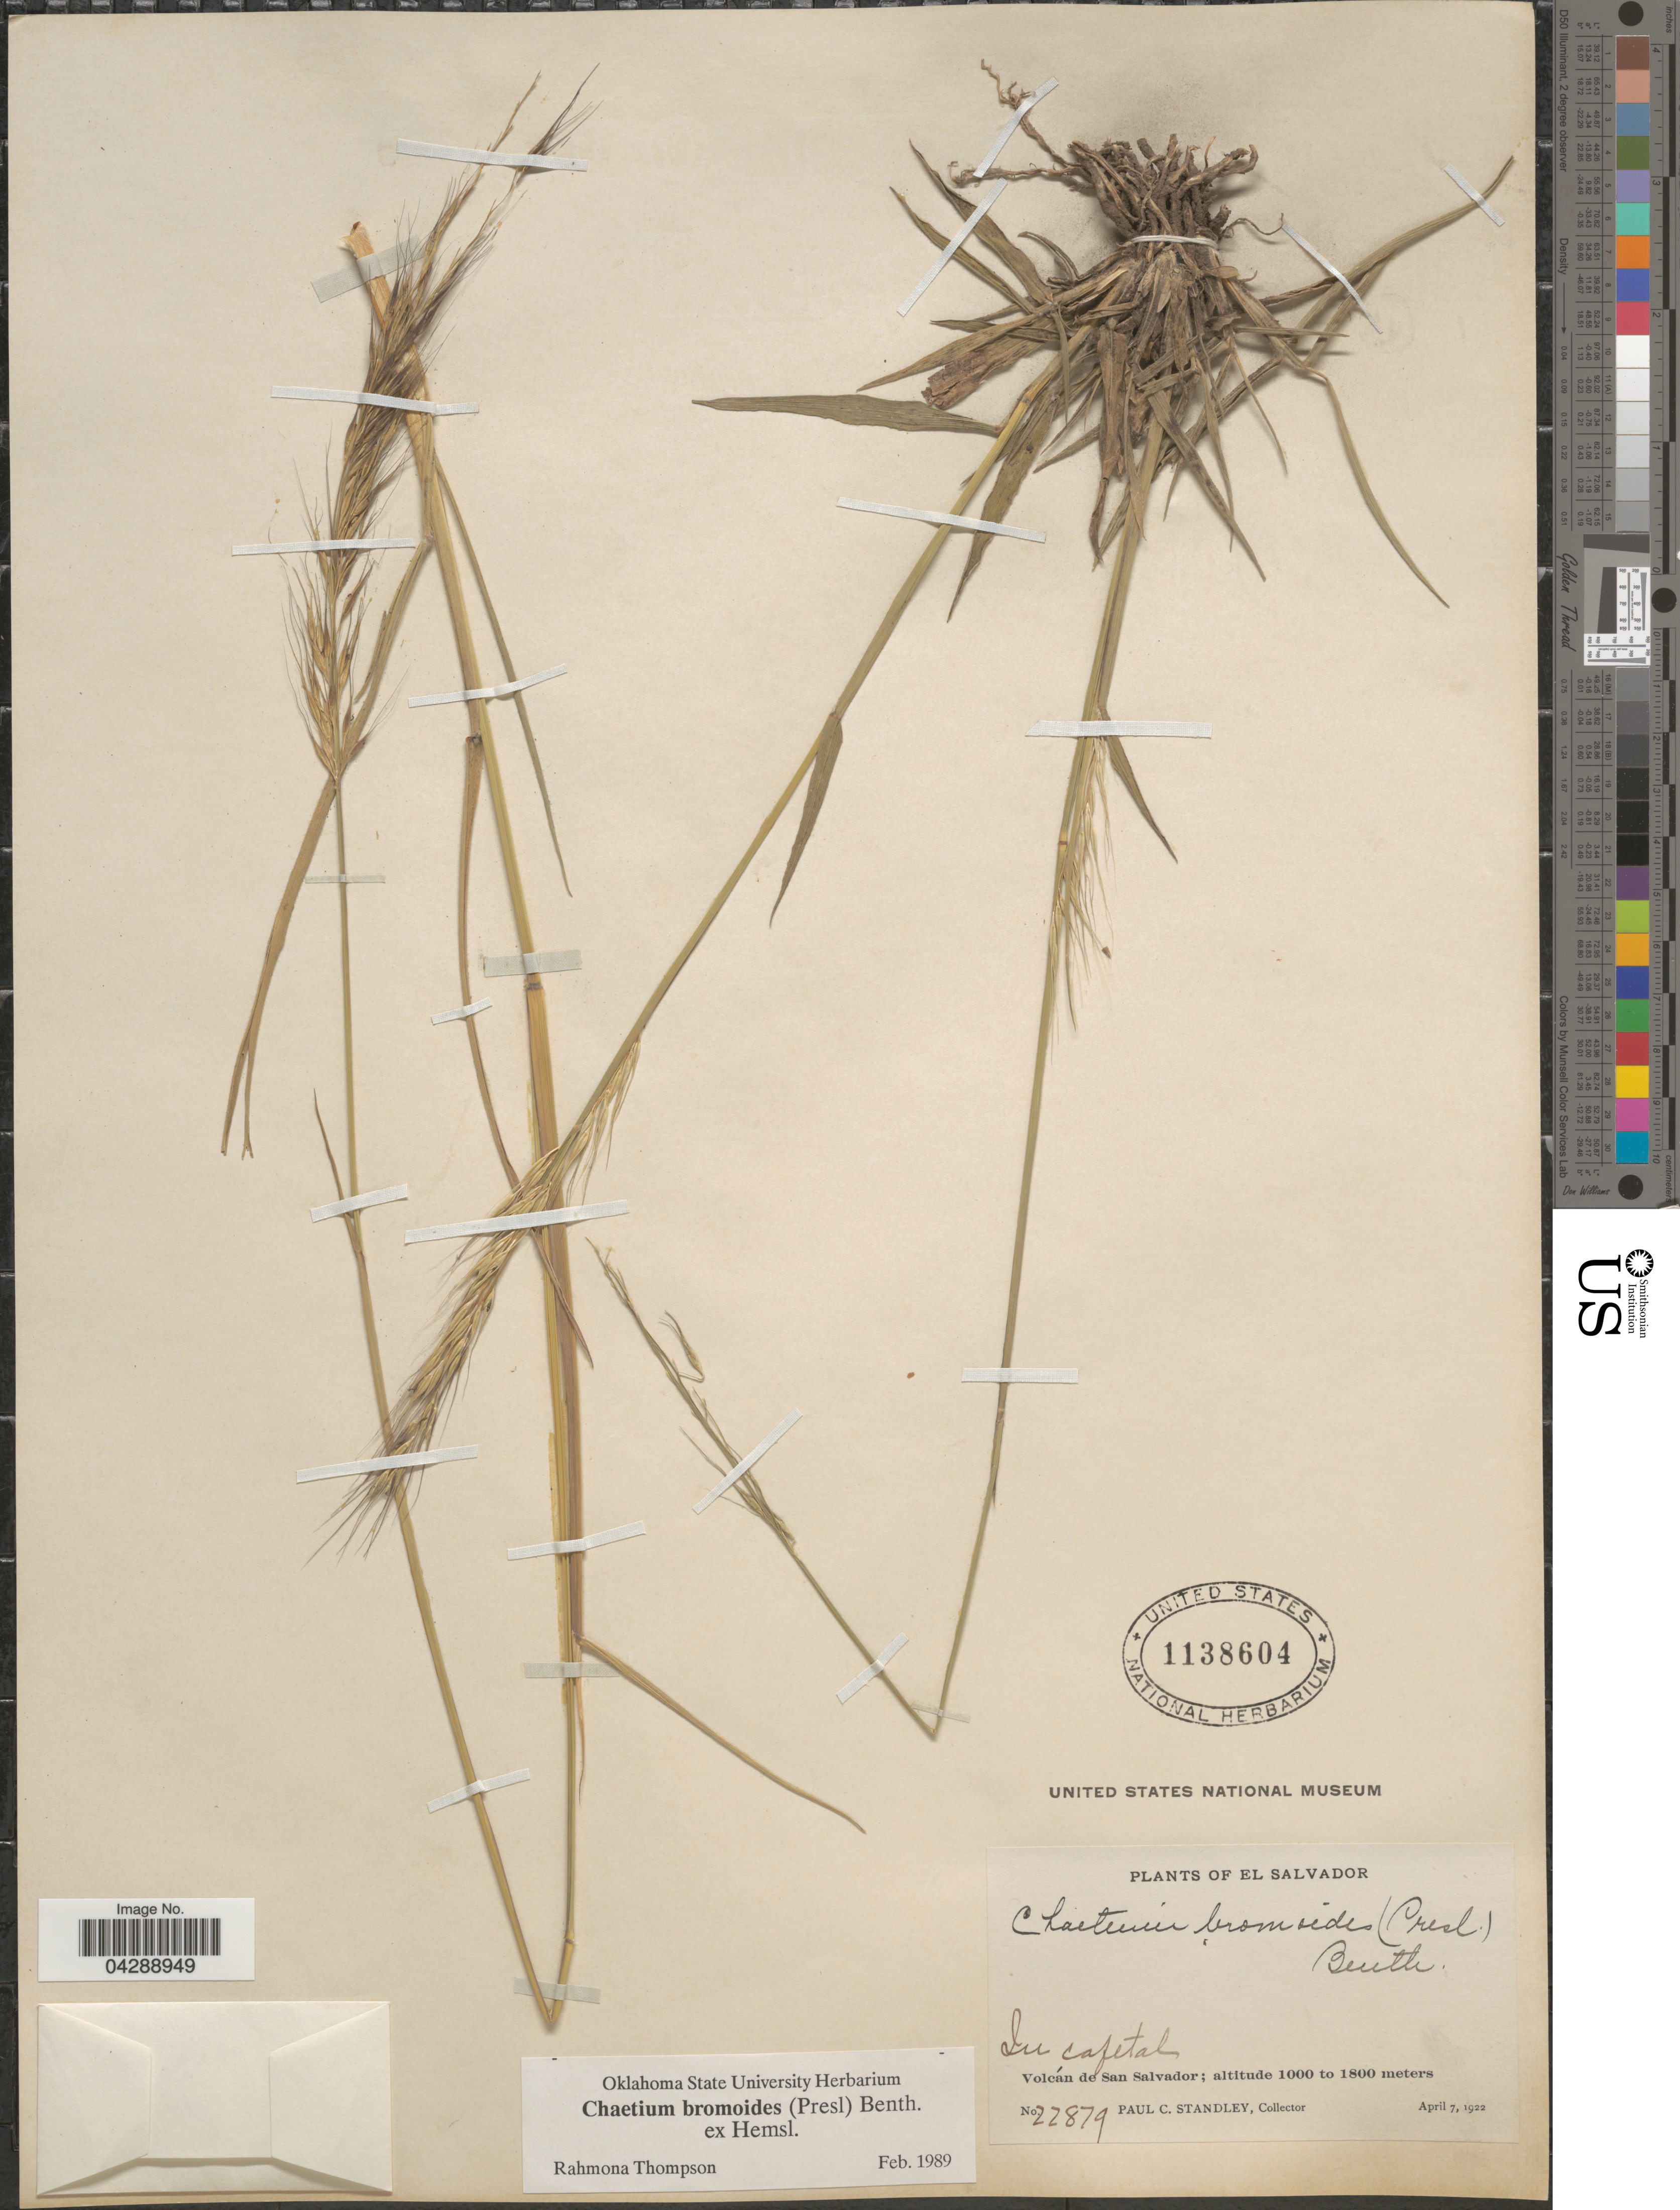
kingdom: Plantae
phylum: Tracheophyta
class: Liliopsida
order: Poales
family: Poaceae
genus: Chaetium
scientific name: Chaetium bromoides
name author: (J. Presl) Benth. ex Hemsl.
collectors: P. C. Standley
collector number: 22879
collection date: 1922-04-07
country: El Salvador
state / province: San Salvador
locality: Volcán de San Salvador.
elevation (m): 1000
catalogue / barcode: US 1138604